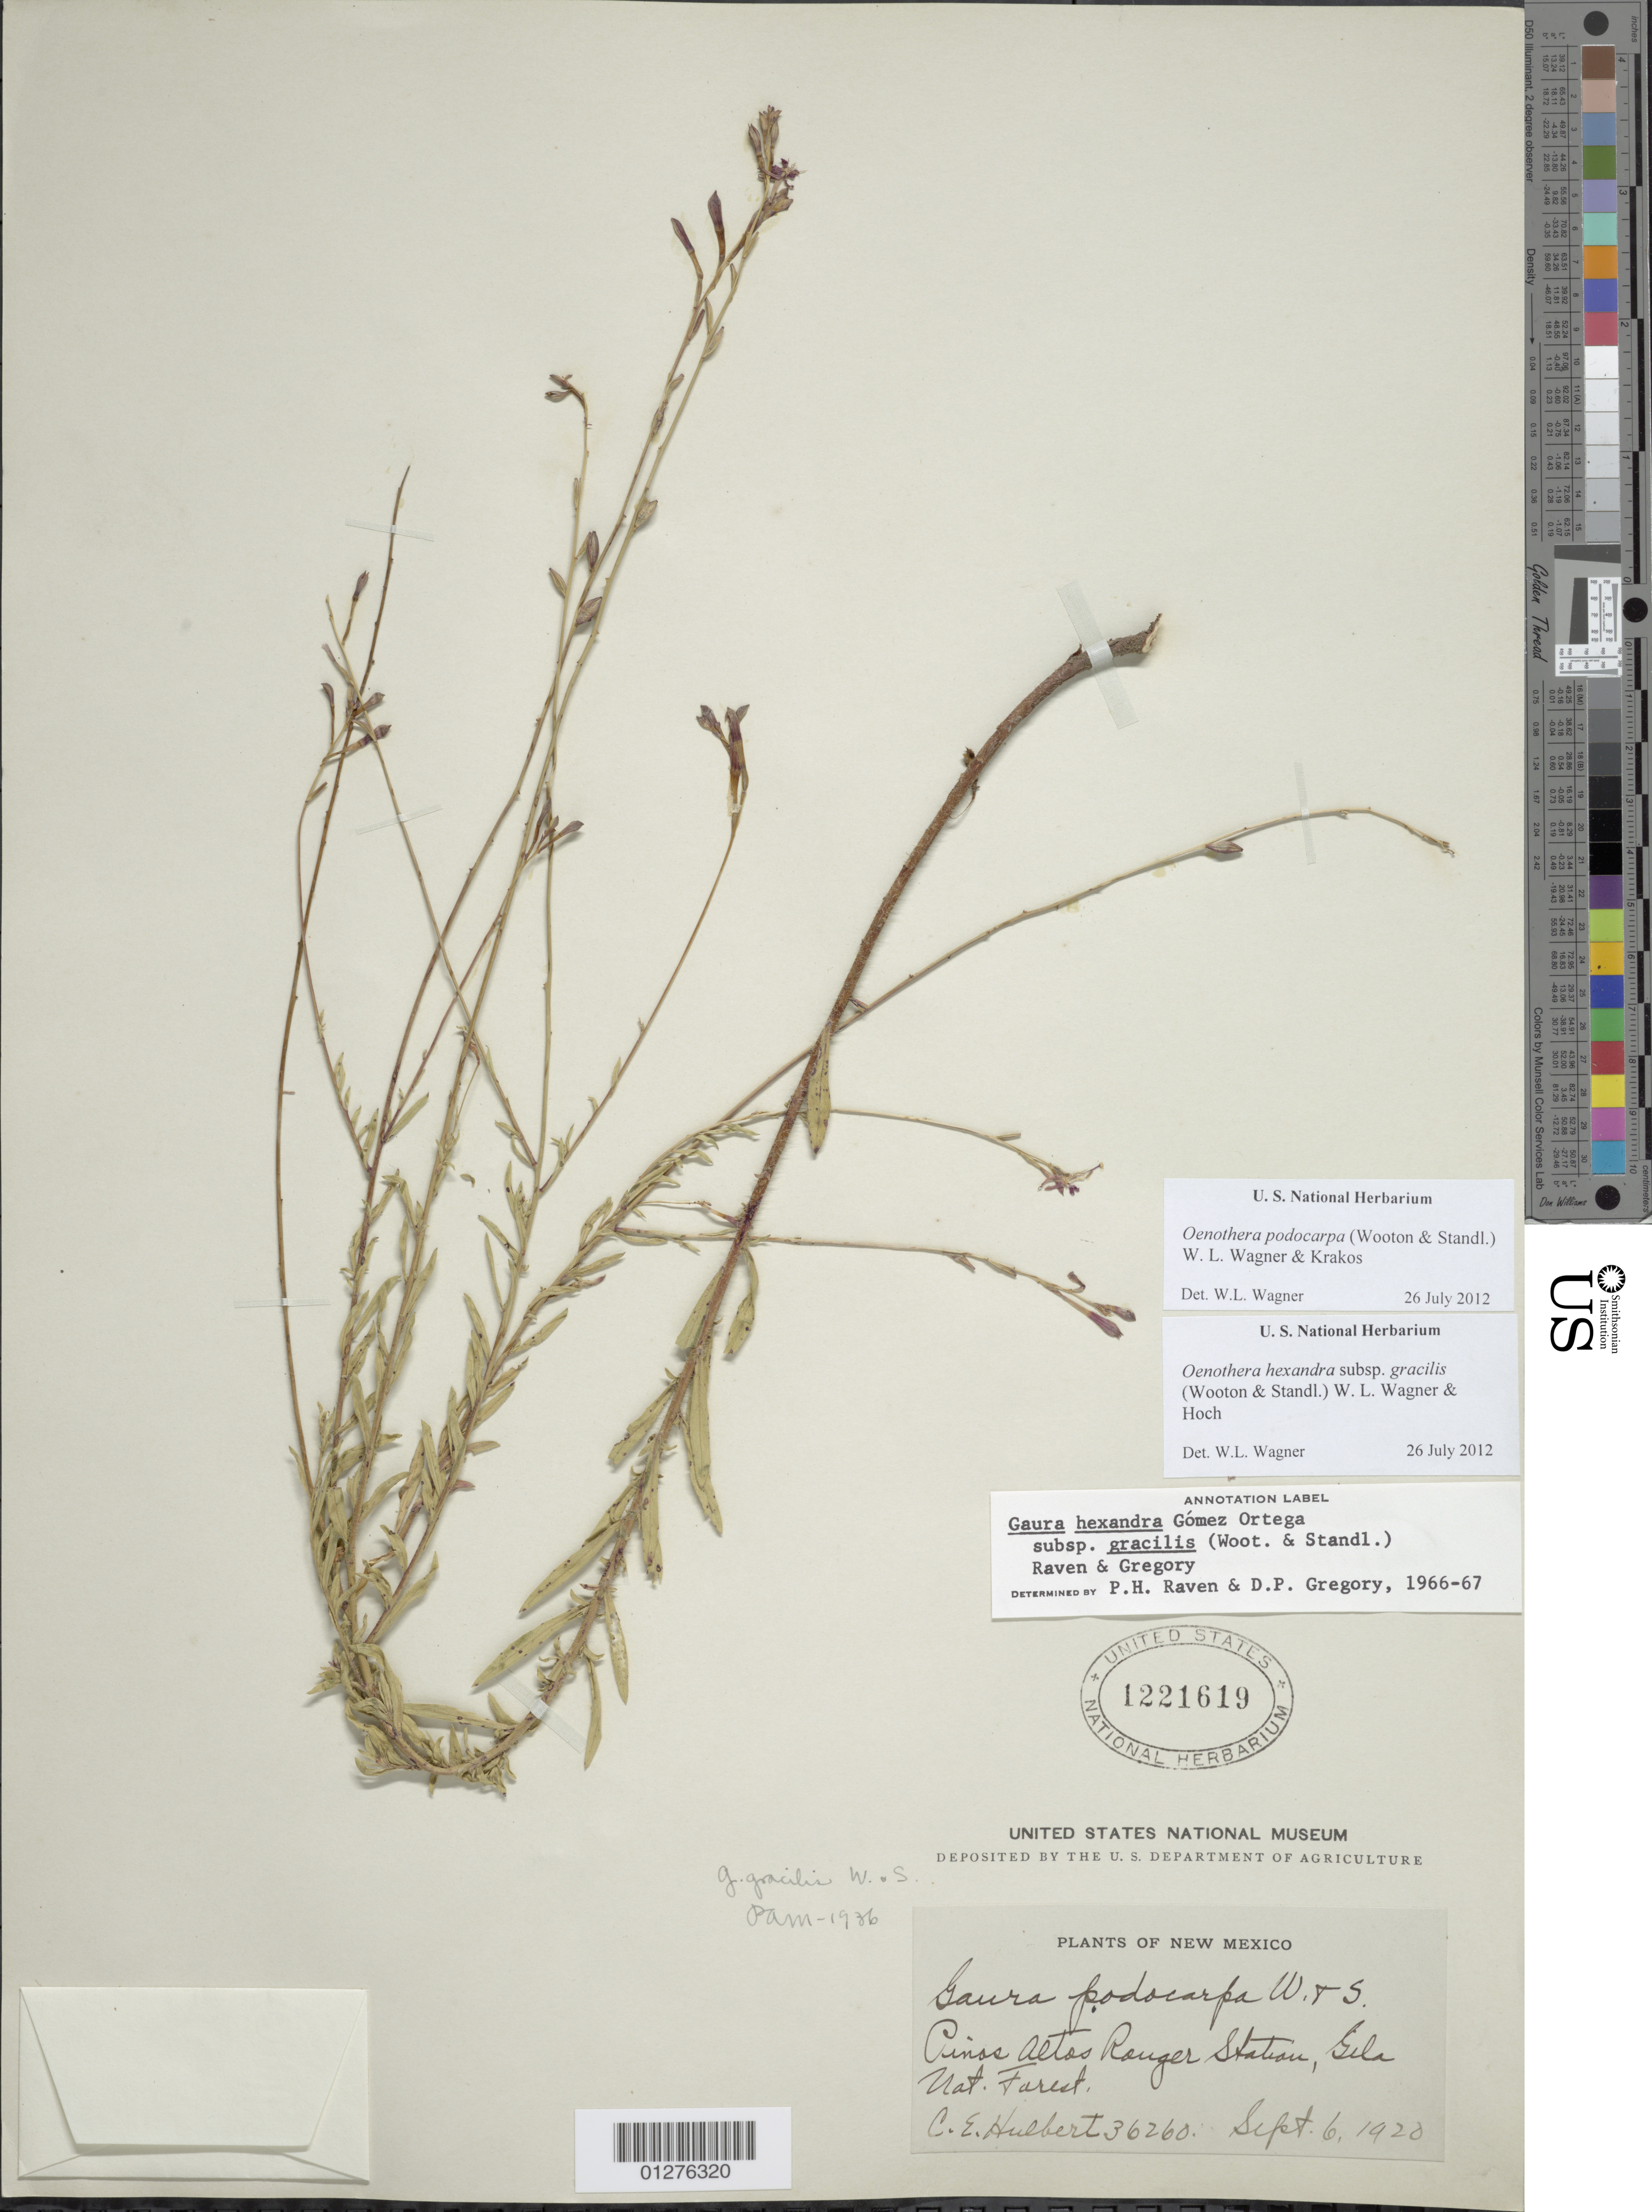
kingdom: Plantae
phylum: Tracheophyta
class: Magnoliopsida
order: Myrtales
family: Onagraceae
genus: Oenothera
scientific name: Oenothera podocarpa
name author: (Wooton & Standl.) Krakos & W.L. Wagner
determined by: Wagner, W. L., (BOT), Smithsonian Institution - National Museum of Natural History (UNITED STATES)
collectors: C. Hulbert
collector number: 36260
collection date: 1920-09-06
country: United States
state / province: New Mexico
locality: Pinos Altos Ranger Station, Gila Nat. Forest.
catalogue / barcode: US 1221619